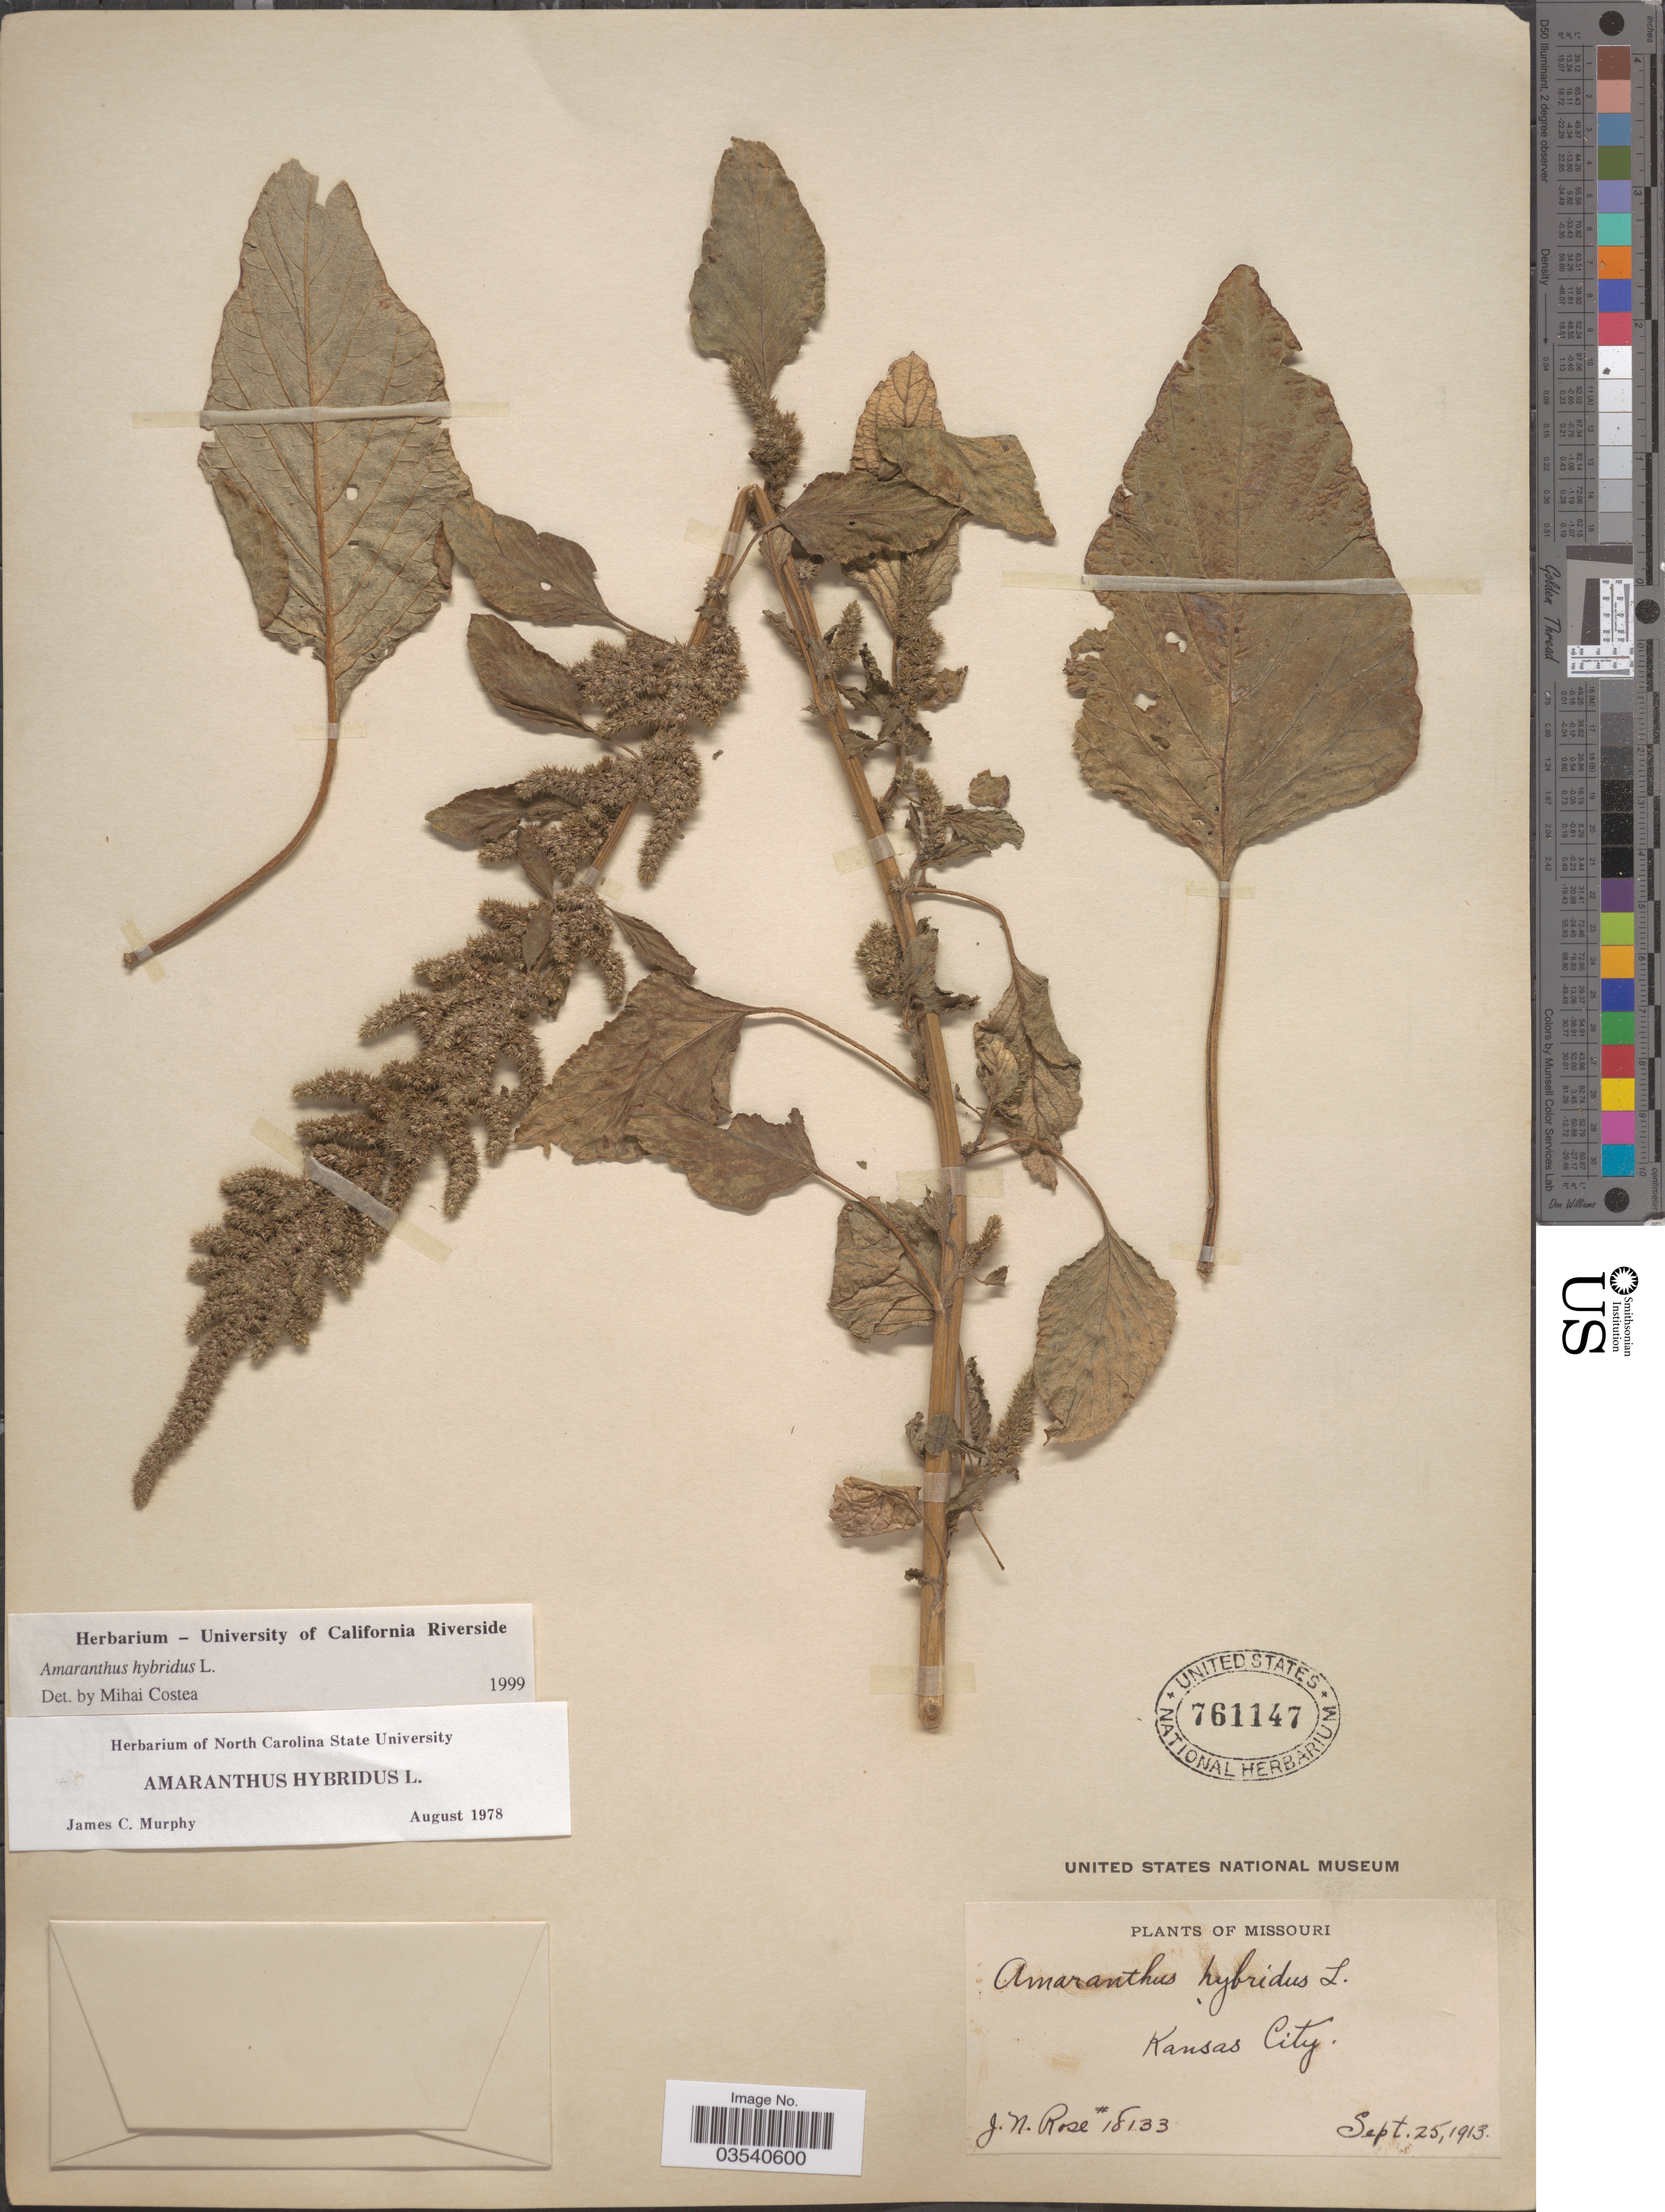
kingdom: Plantae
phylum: Tracheophyta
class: Magnoliopsida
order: Caryophyllales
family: Amaranthaceae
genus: Amaranthus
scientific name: Amaranthus hybridus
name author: L.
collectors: J. N. Rose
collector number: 18133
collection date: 1913-09-25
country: United States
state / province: Missouri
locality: Kansas City.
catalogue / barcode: US 761147